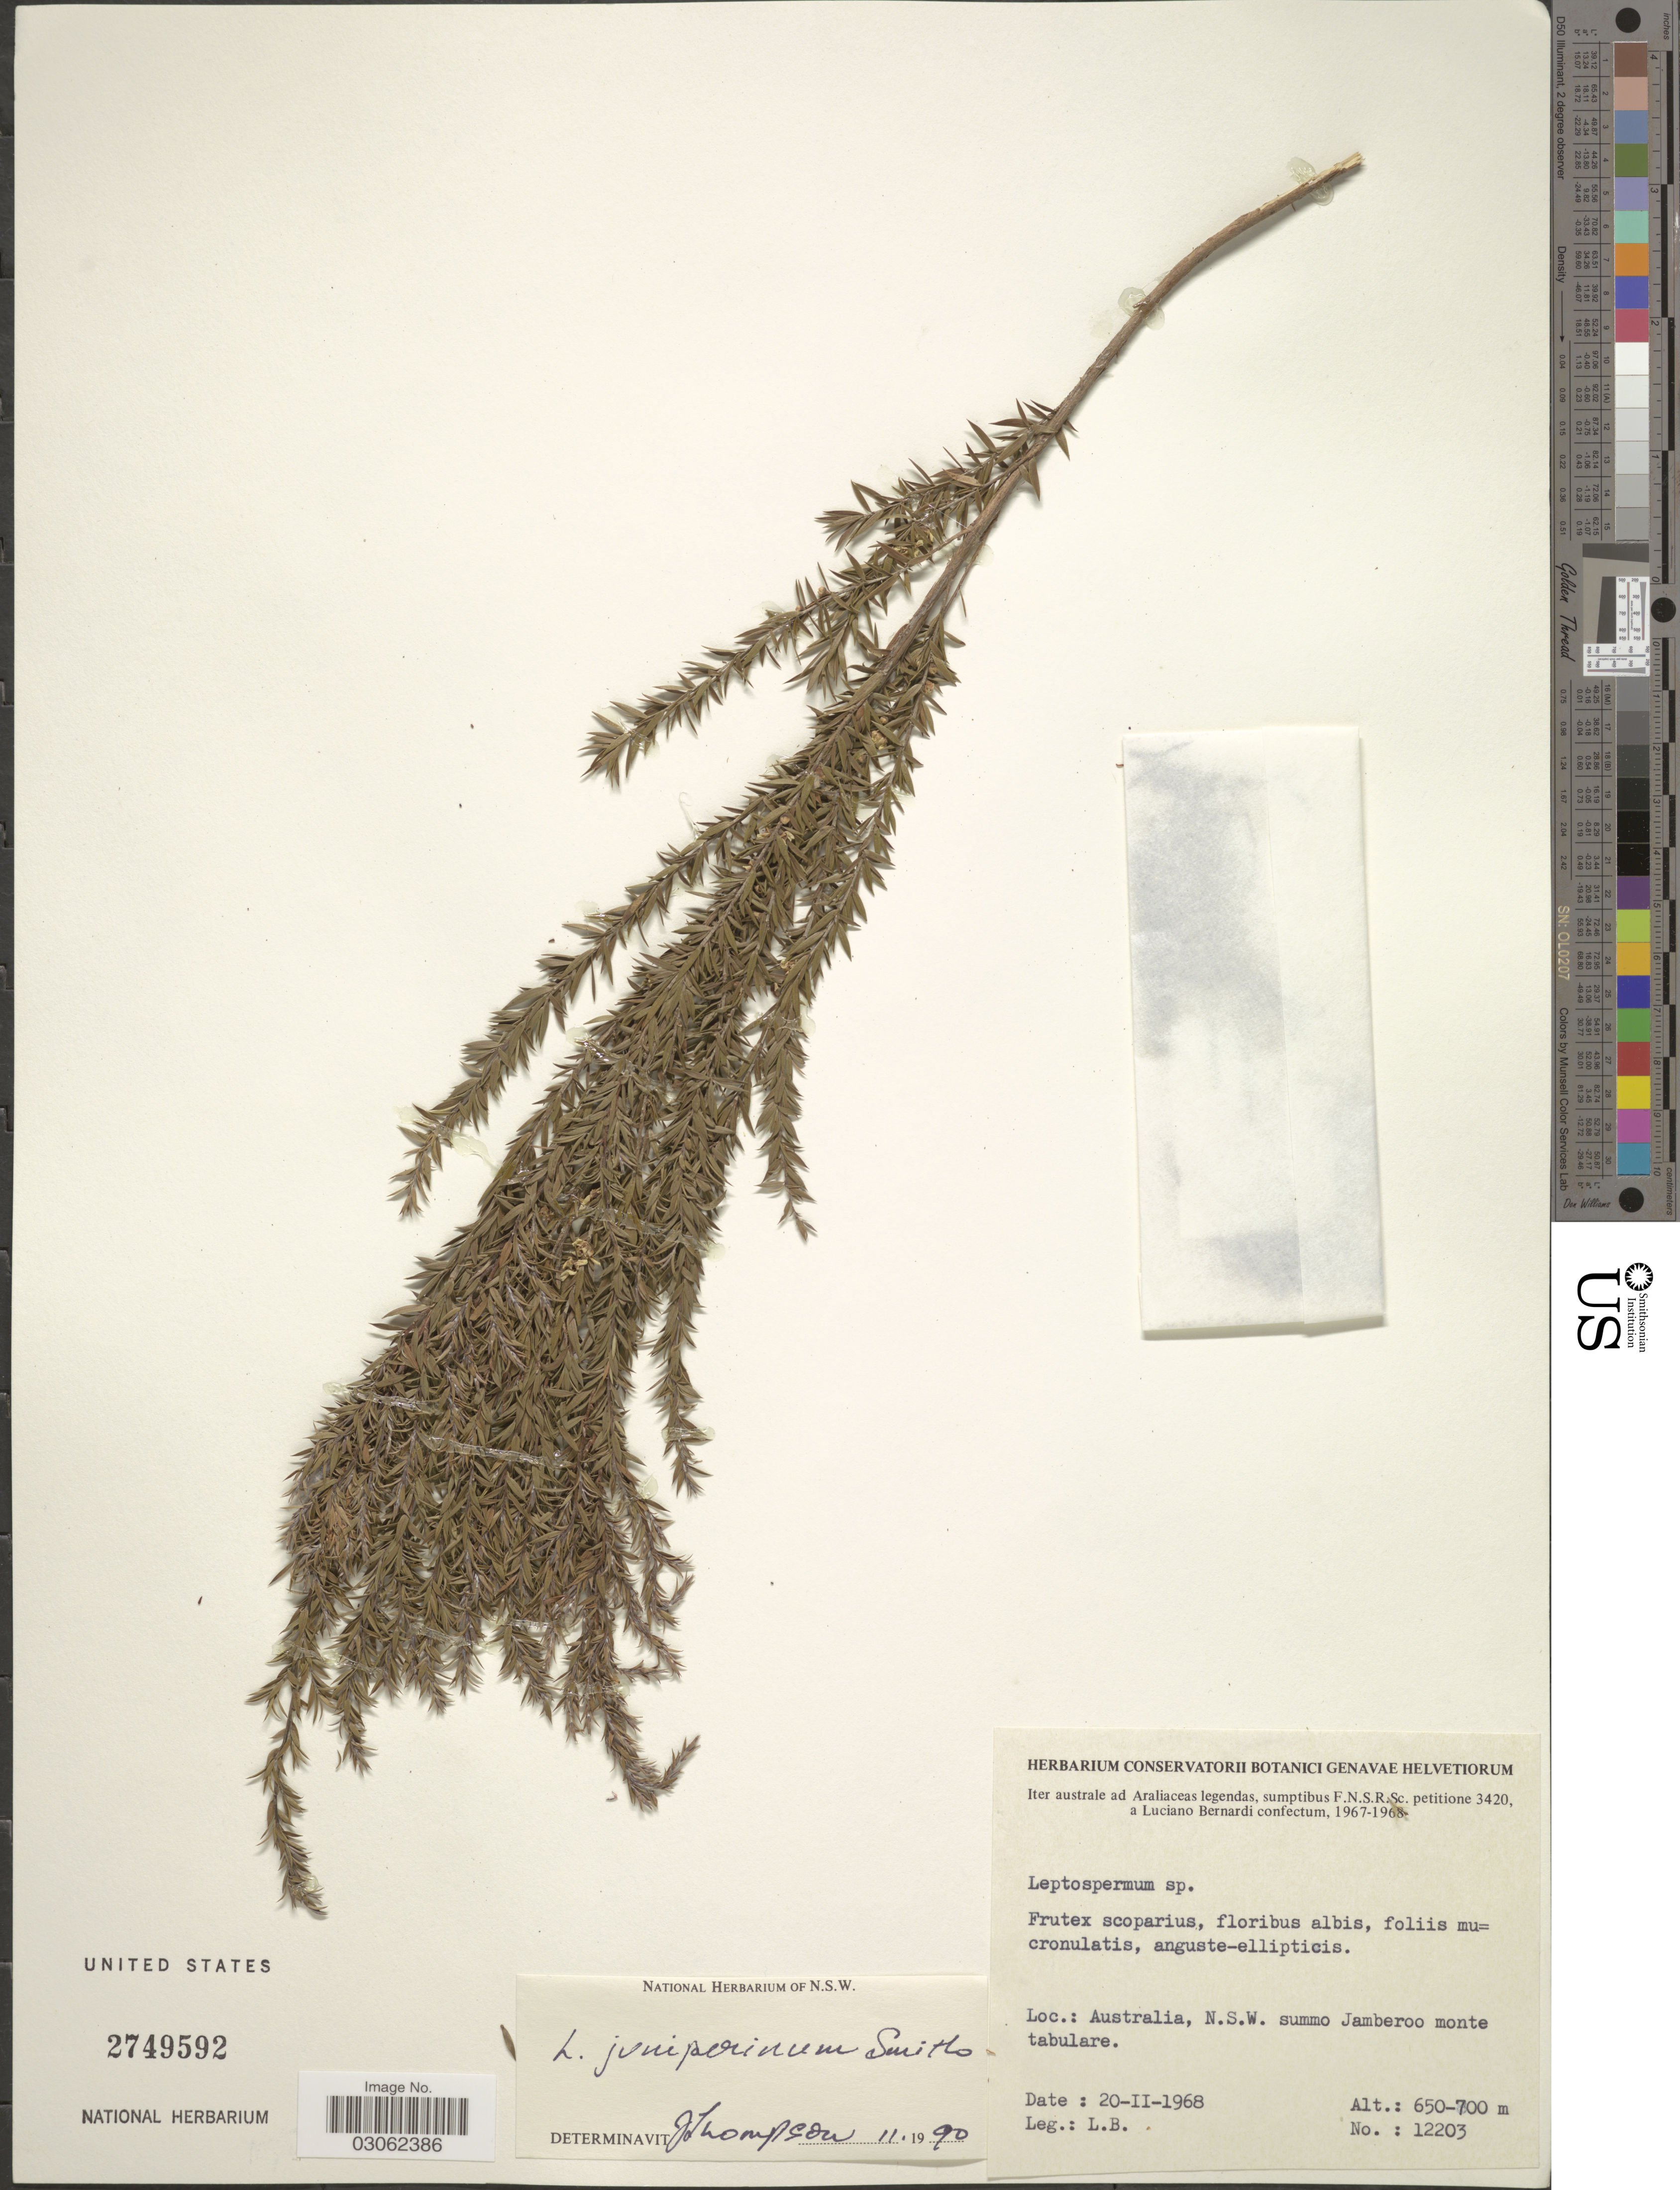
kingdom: Plantae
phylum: Tracheophyta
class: Magnoliopsida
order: Myrtales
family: Myrtaceae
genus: Leptospermum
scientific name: Leptospermum juniperinum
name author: Sm.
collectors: L. Bernardi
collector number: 12203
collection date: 1968-02-20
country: Australia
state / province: New South Wales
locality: N.S.W. summo Jamberoo monte tabulare.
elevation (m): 650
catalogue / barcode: US 2749592